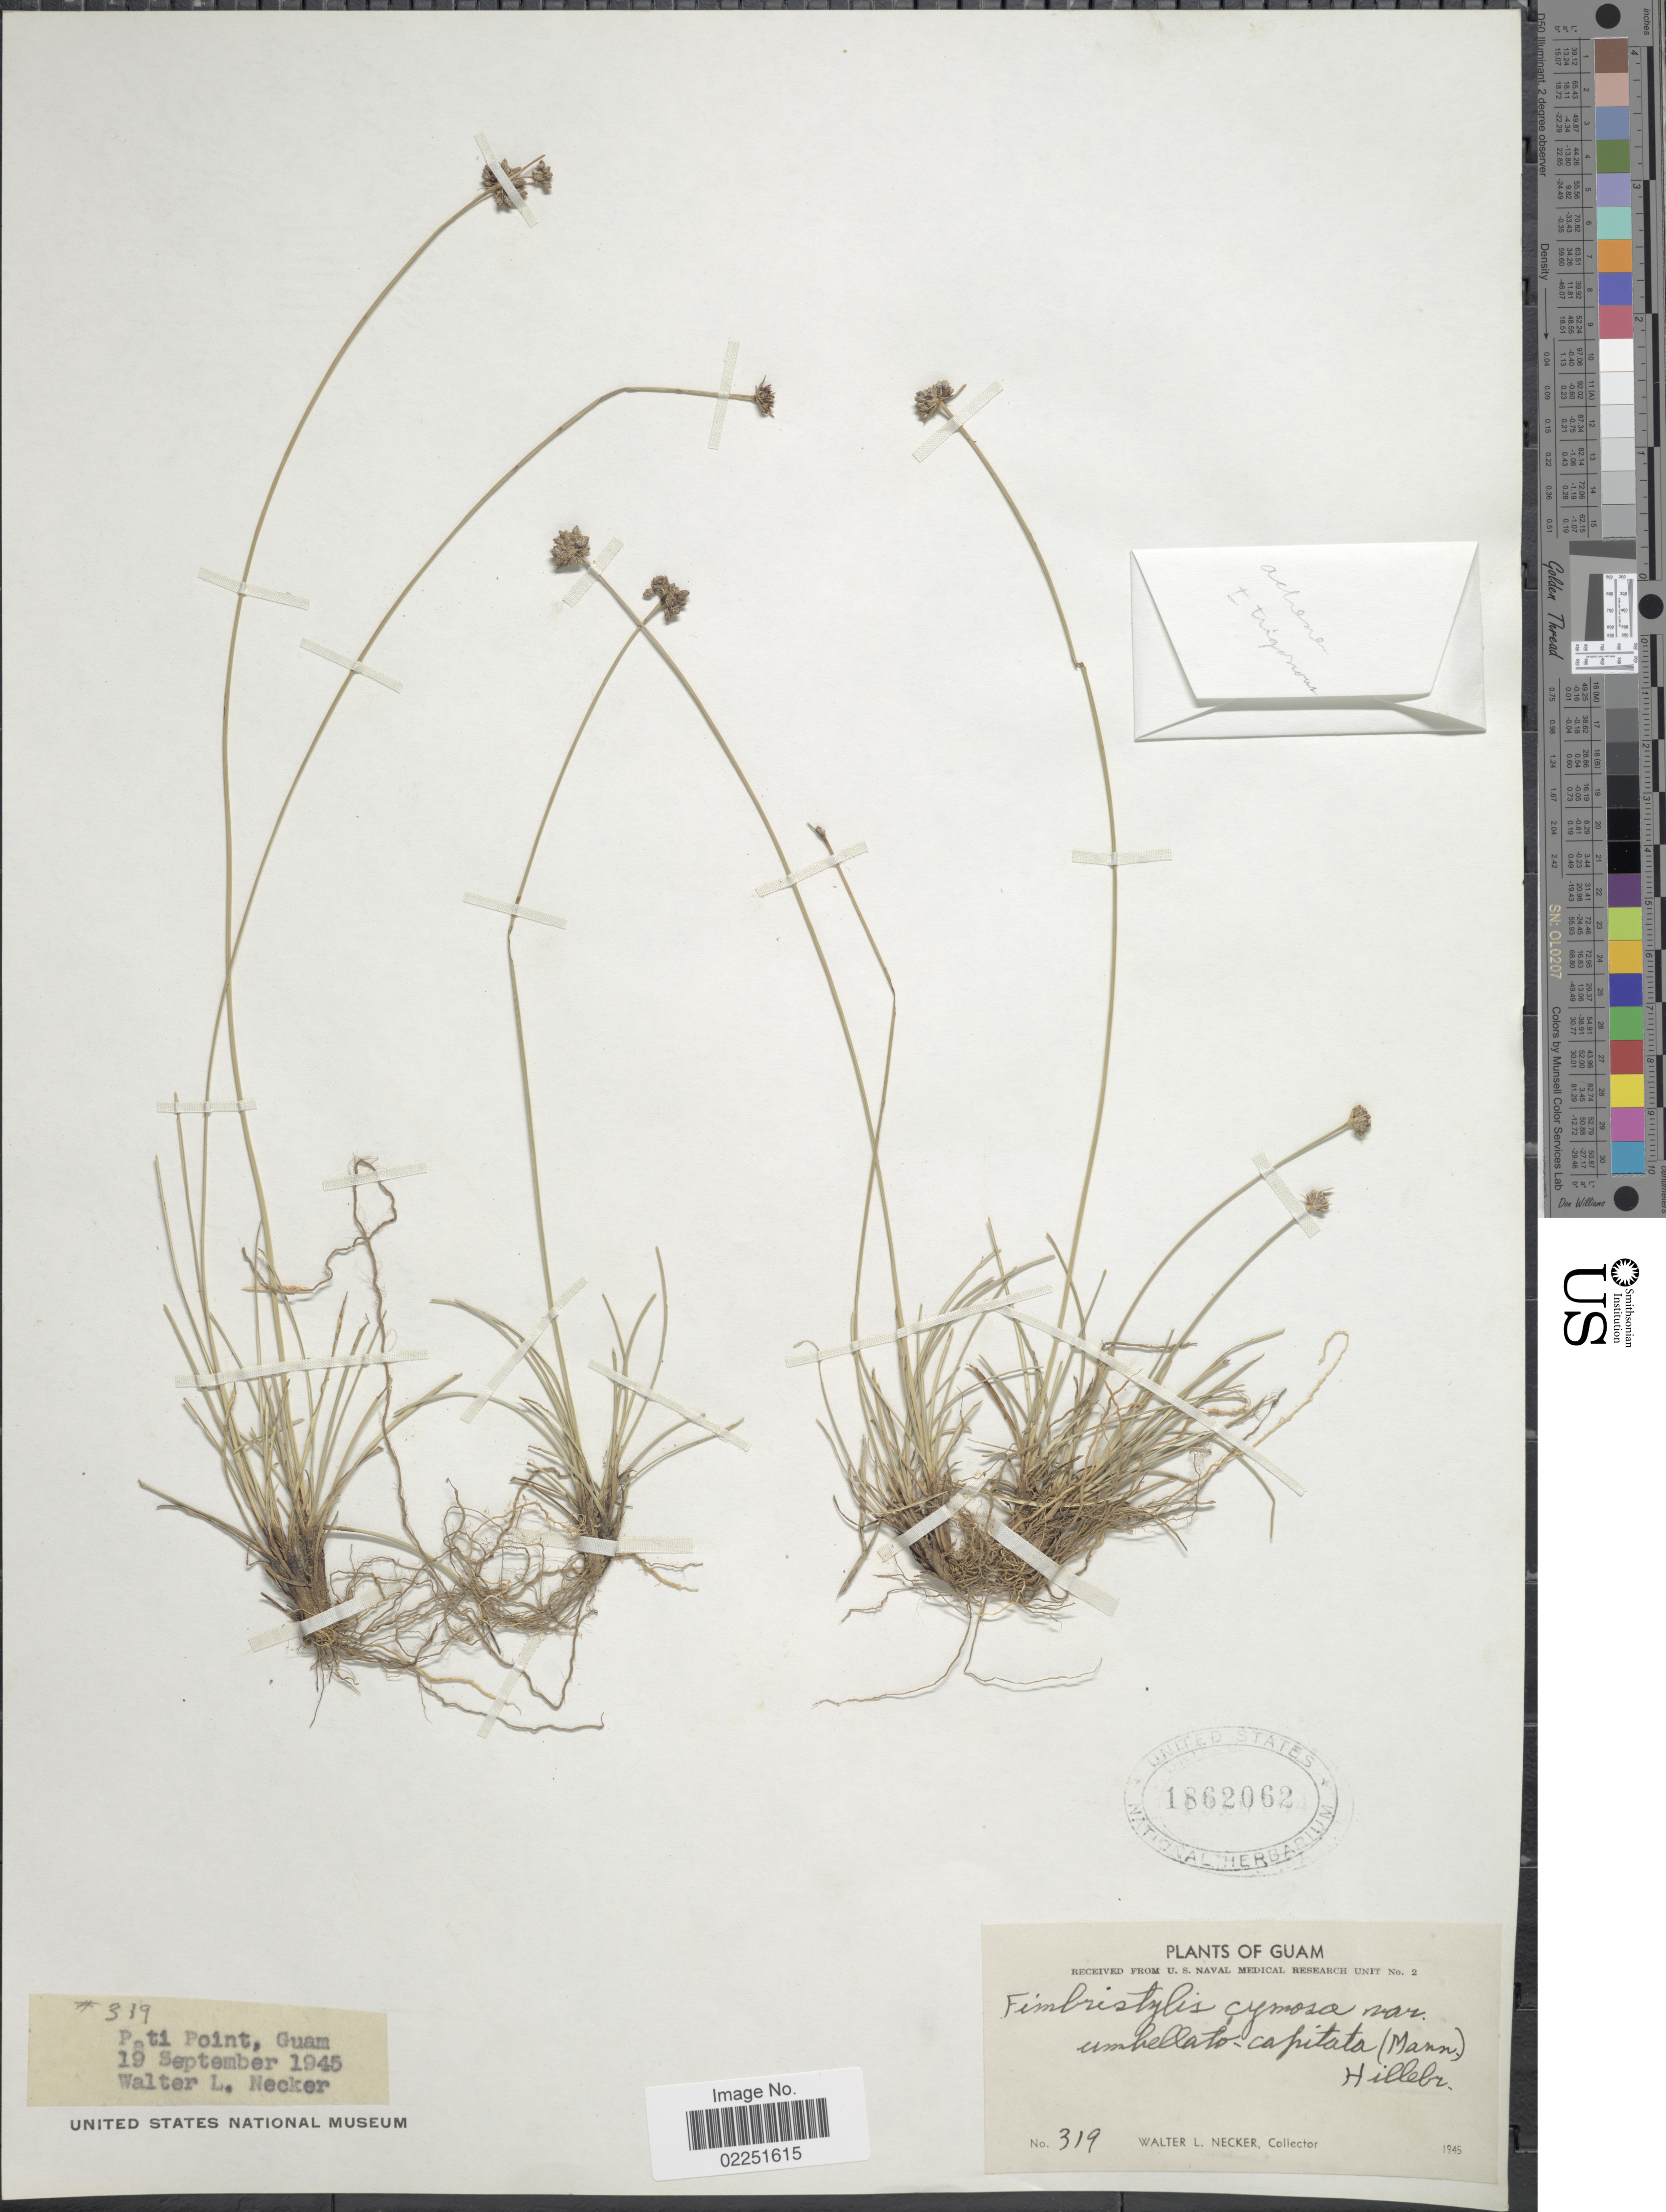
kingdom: Plantae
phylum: Tracheophyta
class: Liliopsida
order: Poales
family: Cyperaceae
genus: Fimbristylis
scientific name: Fimbristylis cymosa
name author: R. Br.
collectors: W. L. Necker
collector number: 319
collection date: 1945-09-19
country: Guam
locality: Pati Point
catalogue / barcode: US 1862062